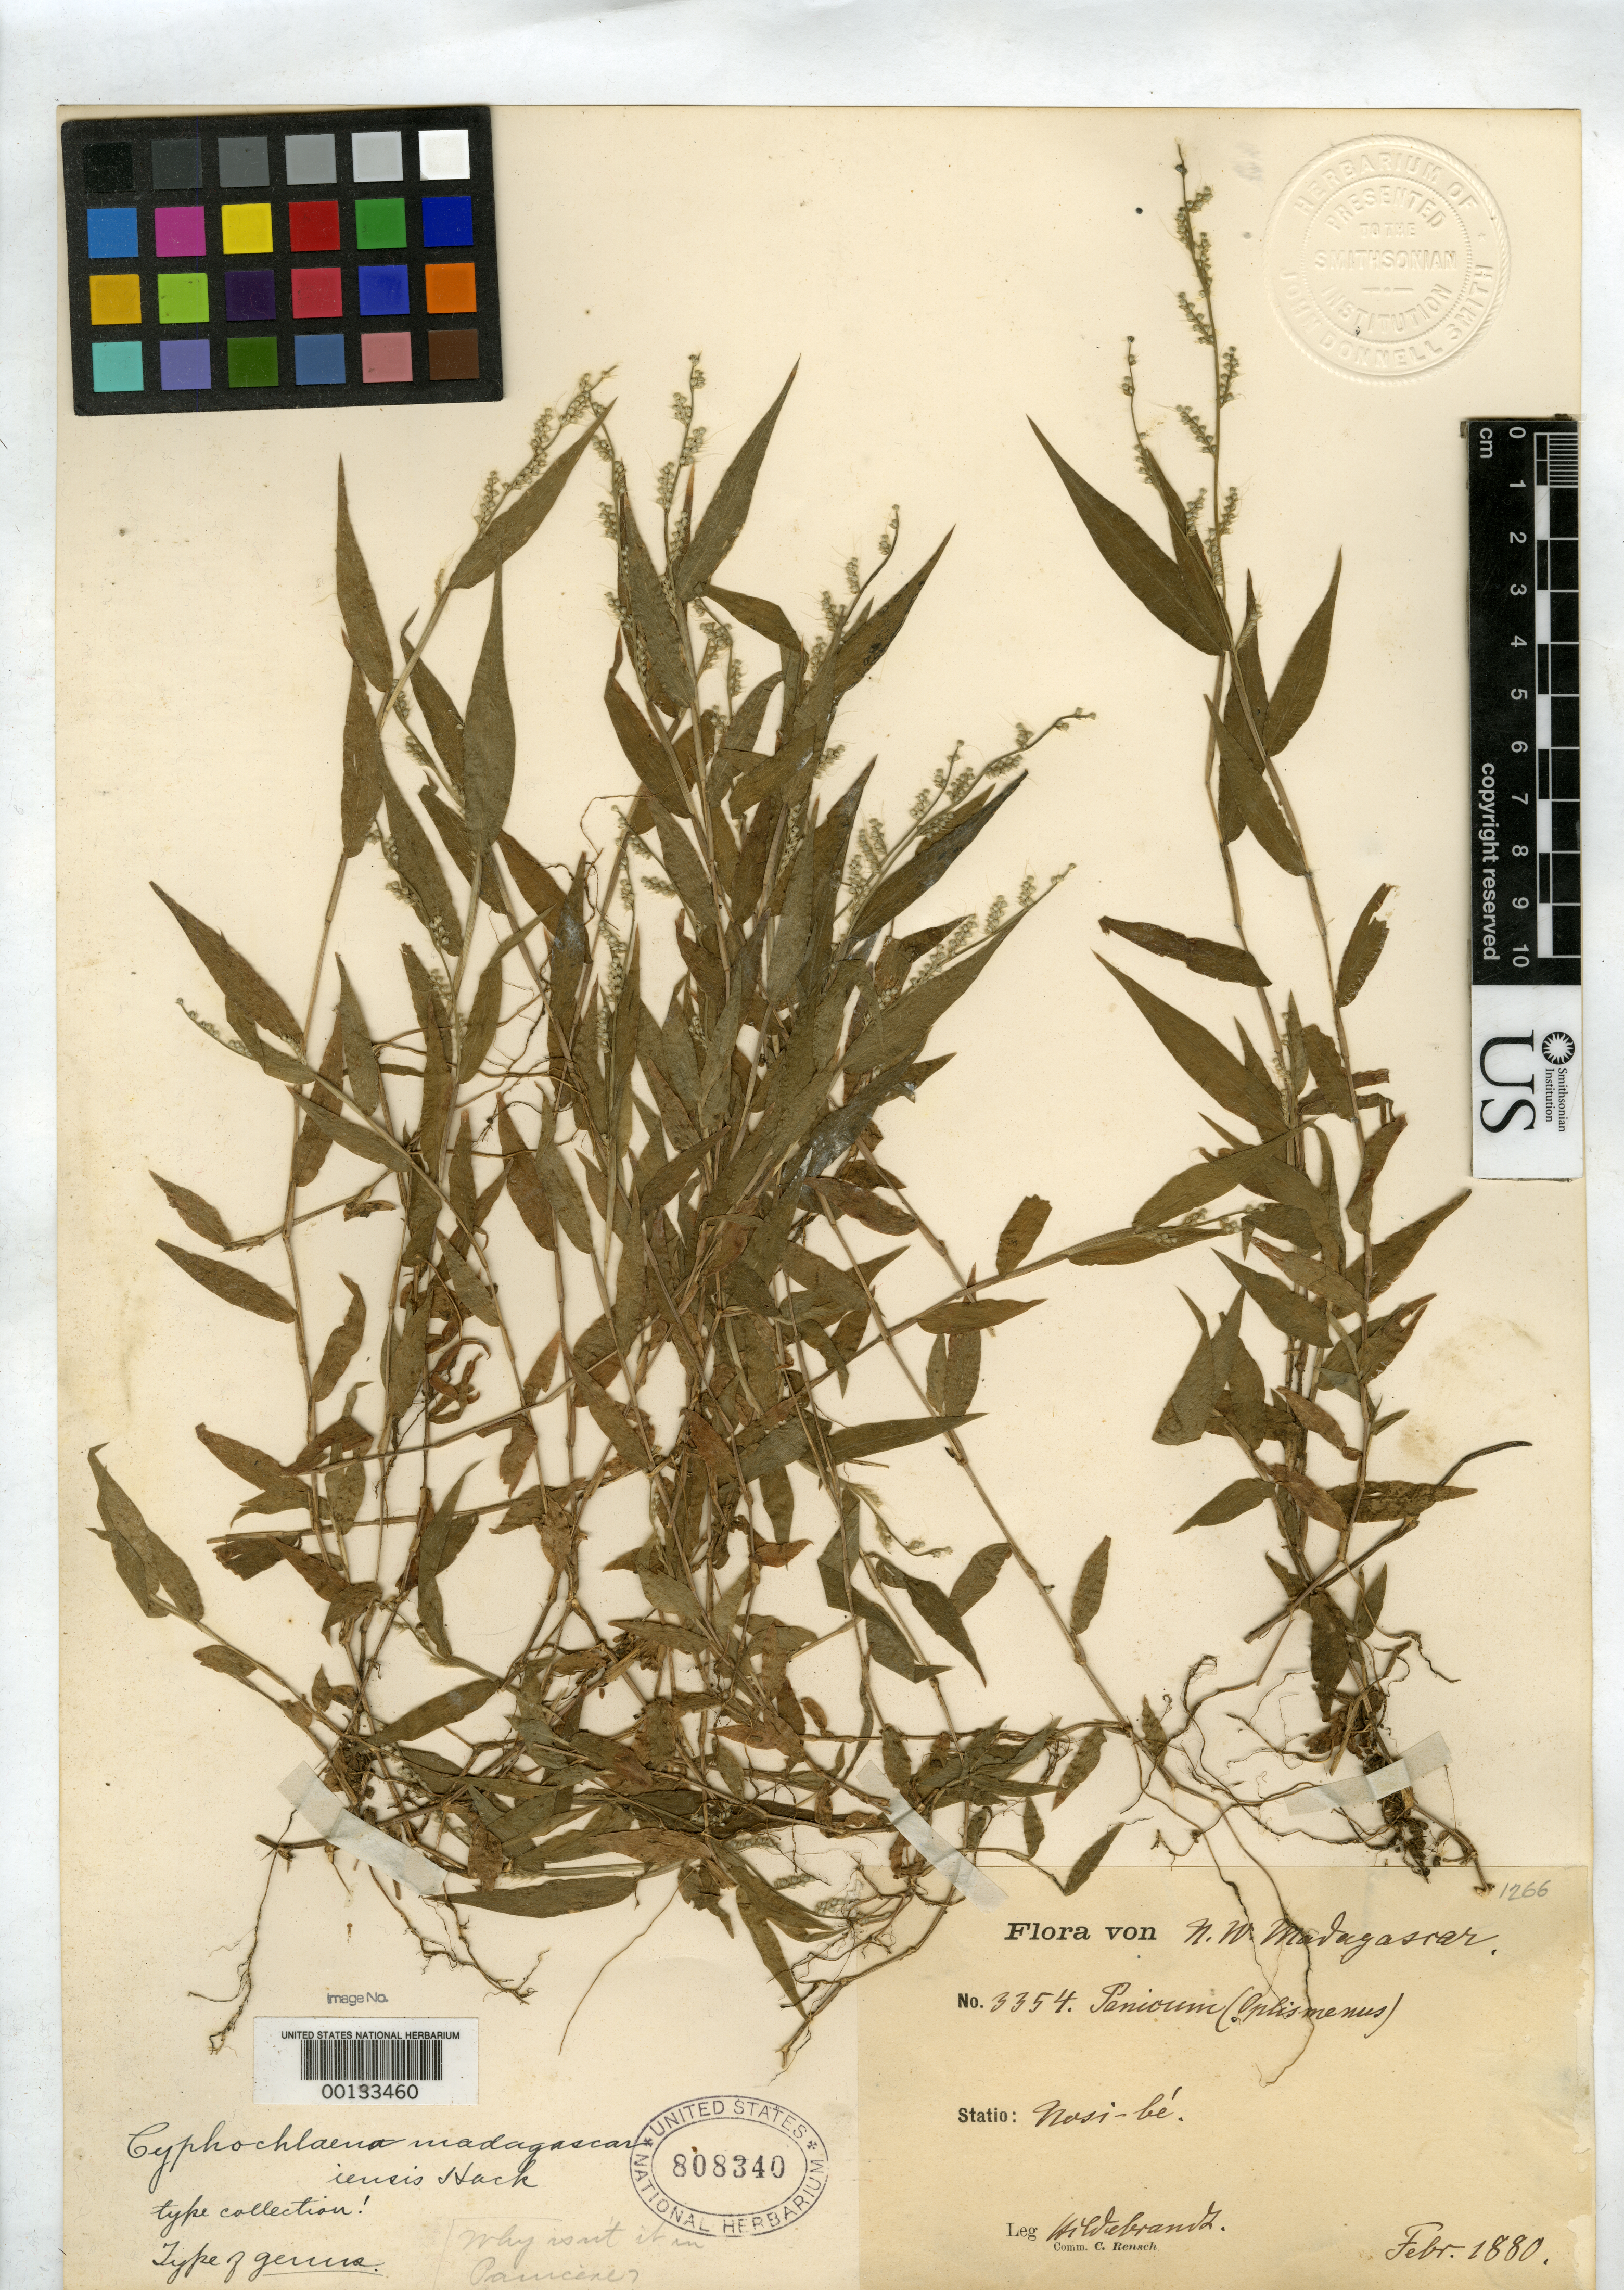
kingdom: Plantae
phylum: Tracheophyta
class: Liliopsida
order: Poales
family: Poaceae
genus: Cyphochlaena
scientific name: Cyphochlaena madagascariensis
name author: Hack.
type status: Isotype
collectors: J. Hildebrandt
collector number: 3354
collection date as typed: Feb 1880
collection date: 1880-02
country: Madagascar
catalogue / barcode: US 808340